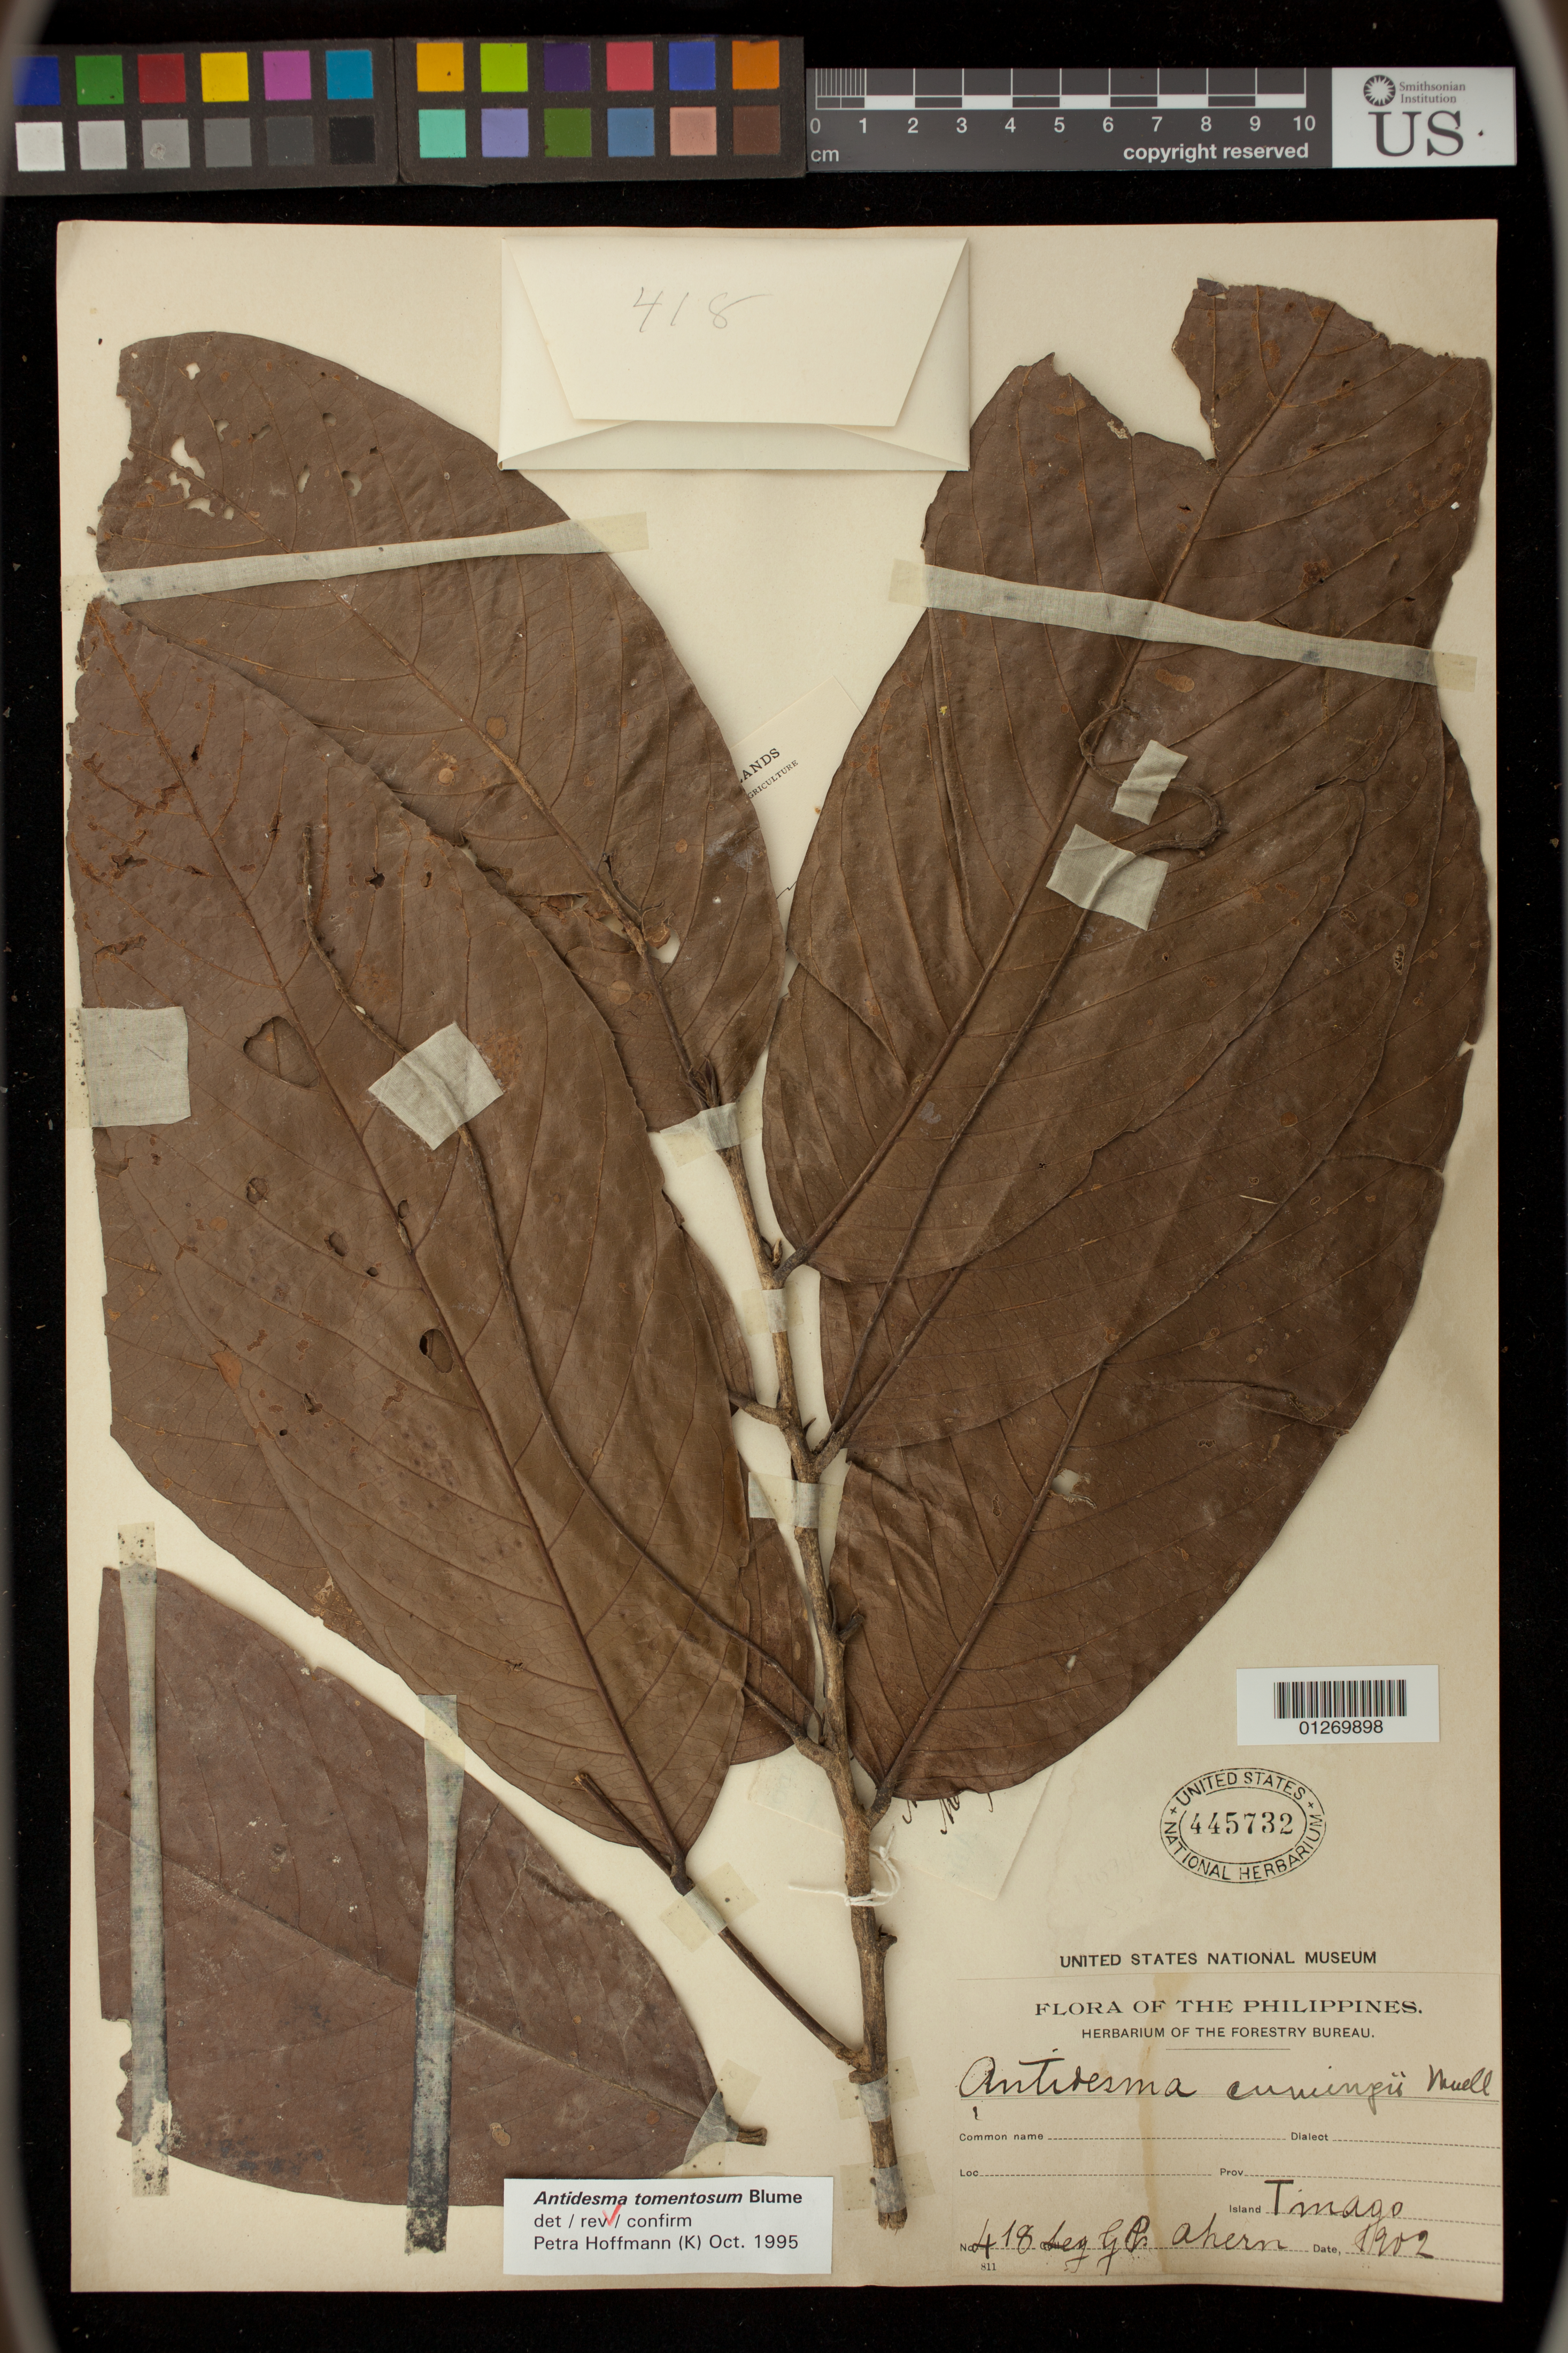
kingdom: Plantae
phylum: Tracheophyta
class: Magnoliopsida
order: Malpighiales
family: Phyllanthaceae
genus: Antidesma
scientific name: Antidesma tomentosum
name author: Blume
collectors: G. Ahern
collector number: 418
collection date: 1902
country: Philippines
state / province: Northern Mindanao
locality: Bukidnon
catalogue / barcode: US 445732